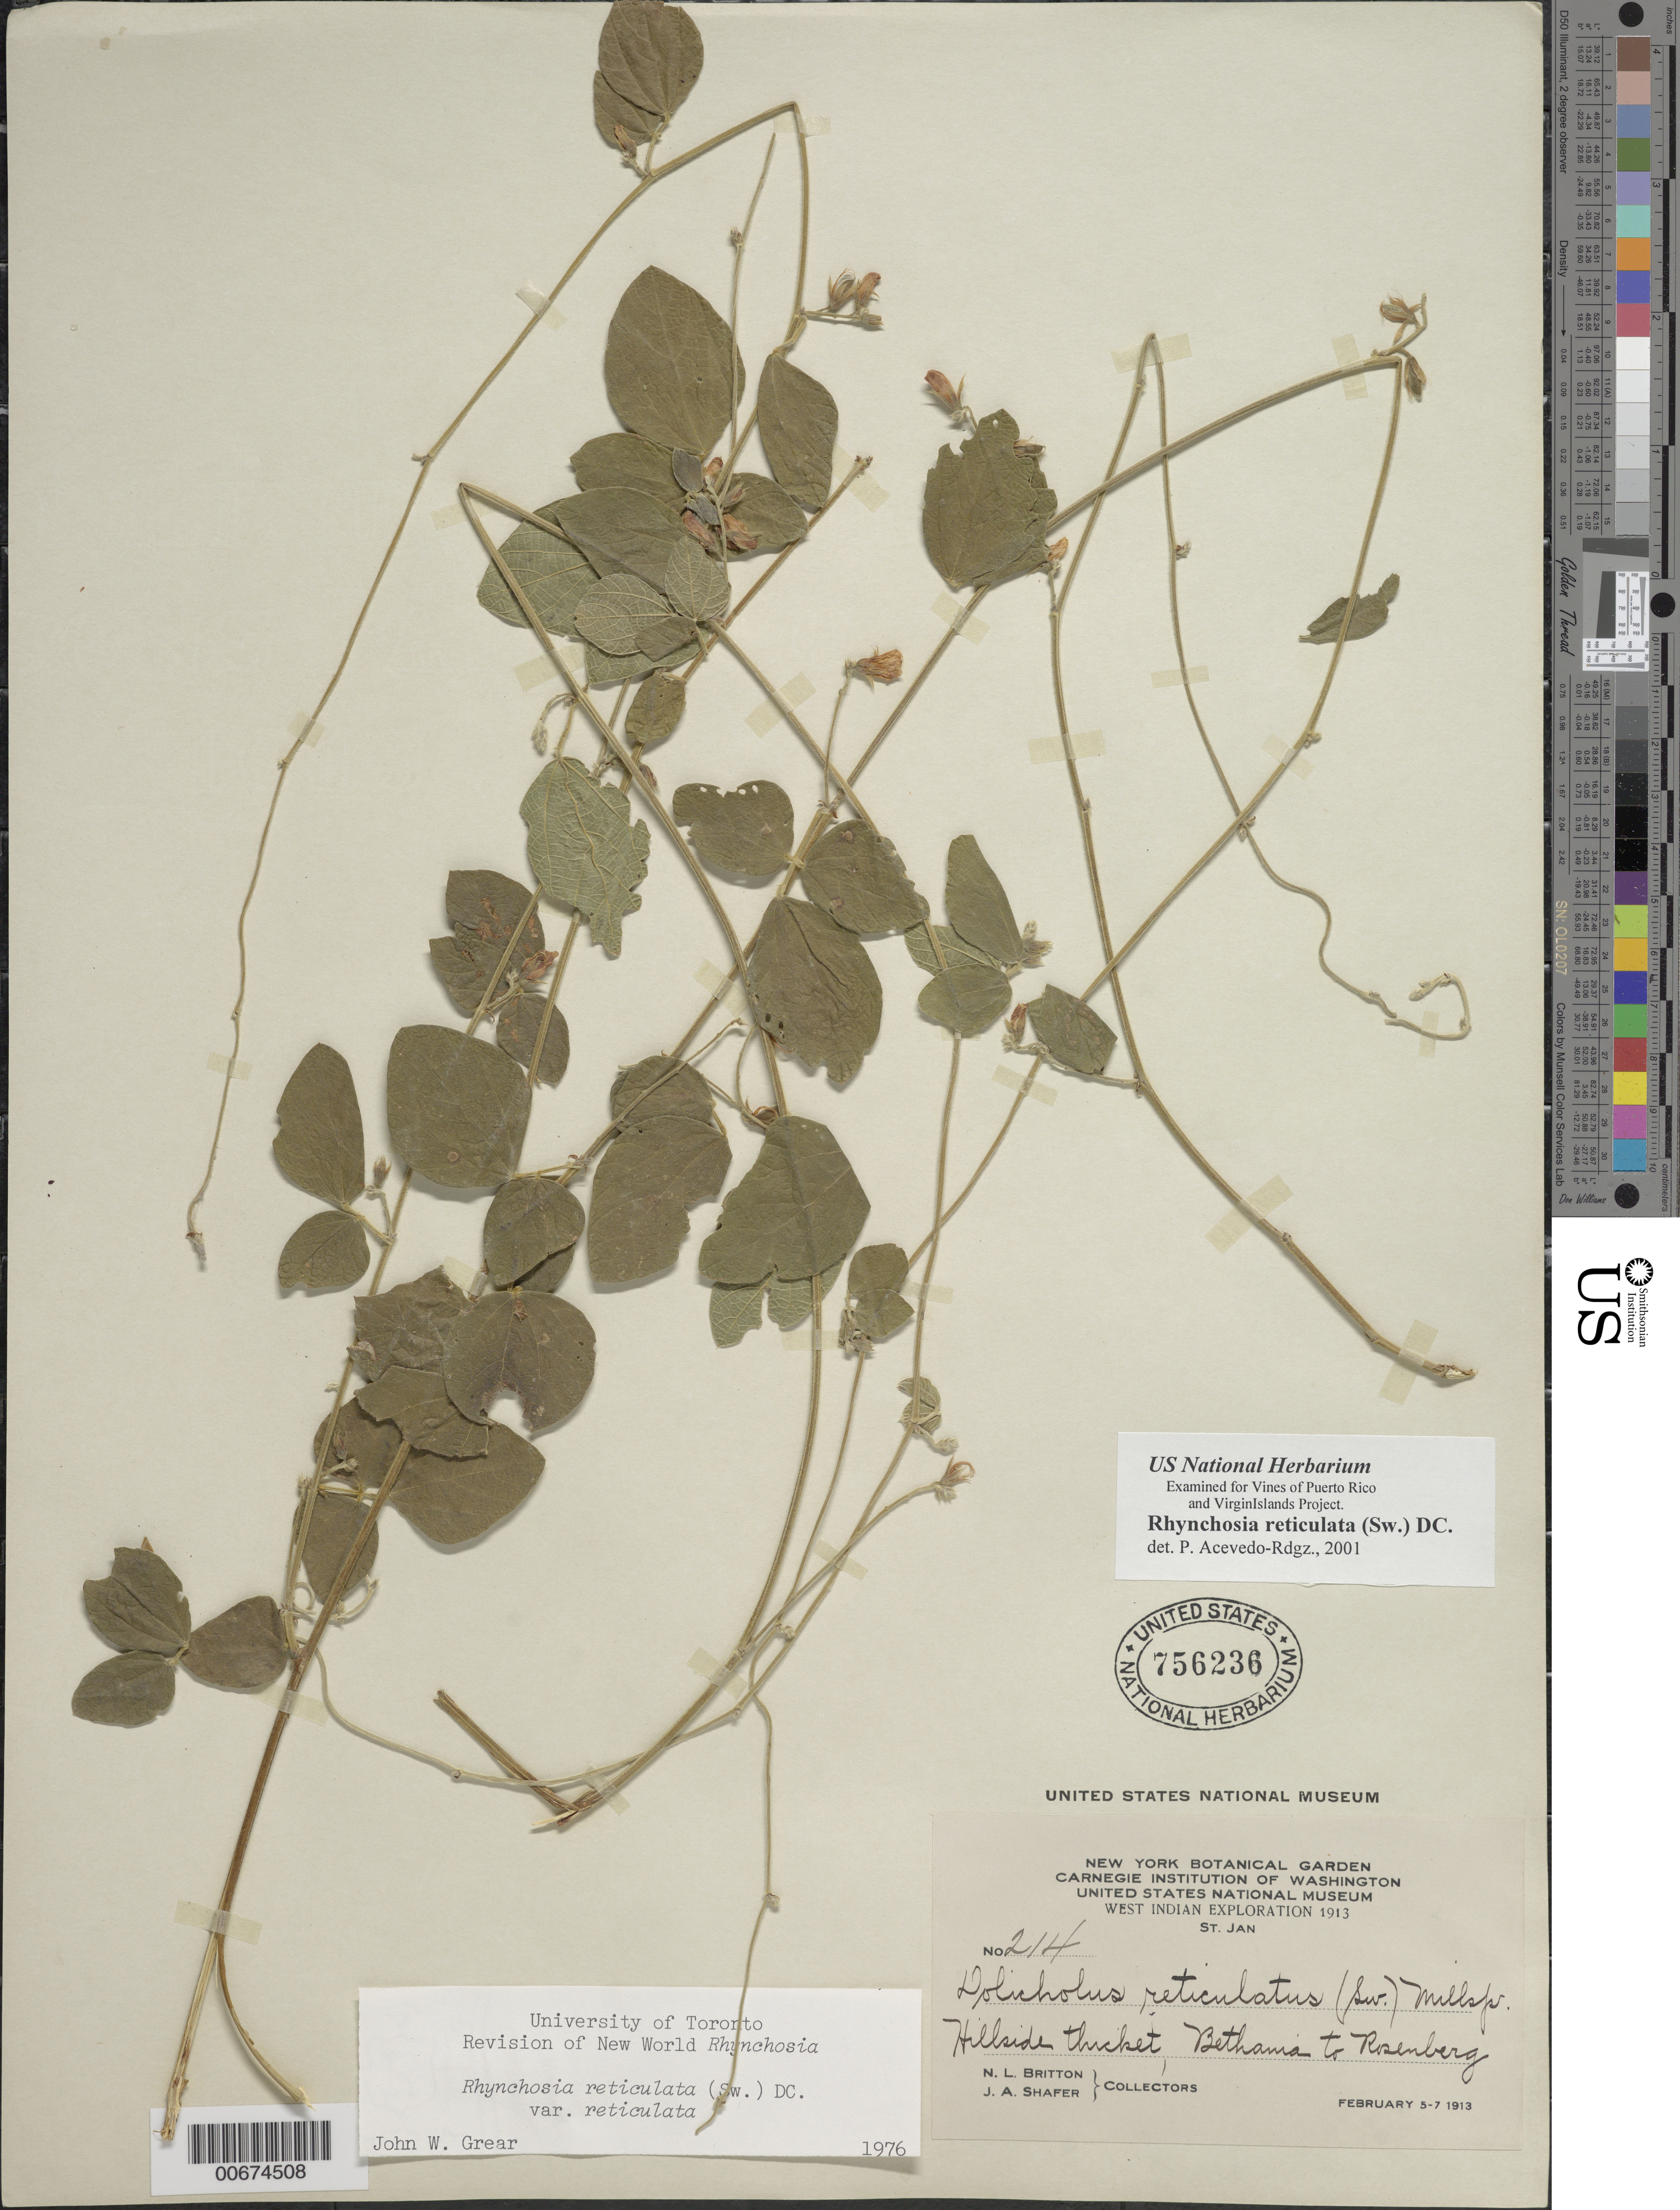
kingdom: Plantae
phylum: Tracheophyta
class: Magnoliopsida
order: Fabales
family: Fabaceae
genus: Rhynchosia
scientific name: Rhynchosia reticulata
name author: (Sw.) DC.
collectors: N. Britton & J. A. Shafer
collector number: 214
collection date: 1913-02-05/1913-02-07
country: U.S. Virgin Islands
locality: West Indian, St. Jan, Bethania to Rosenberg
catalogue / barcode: US 756236